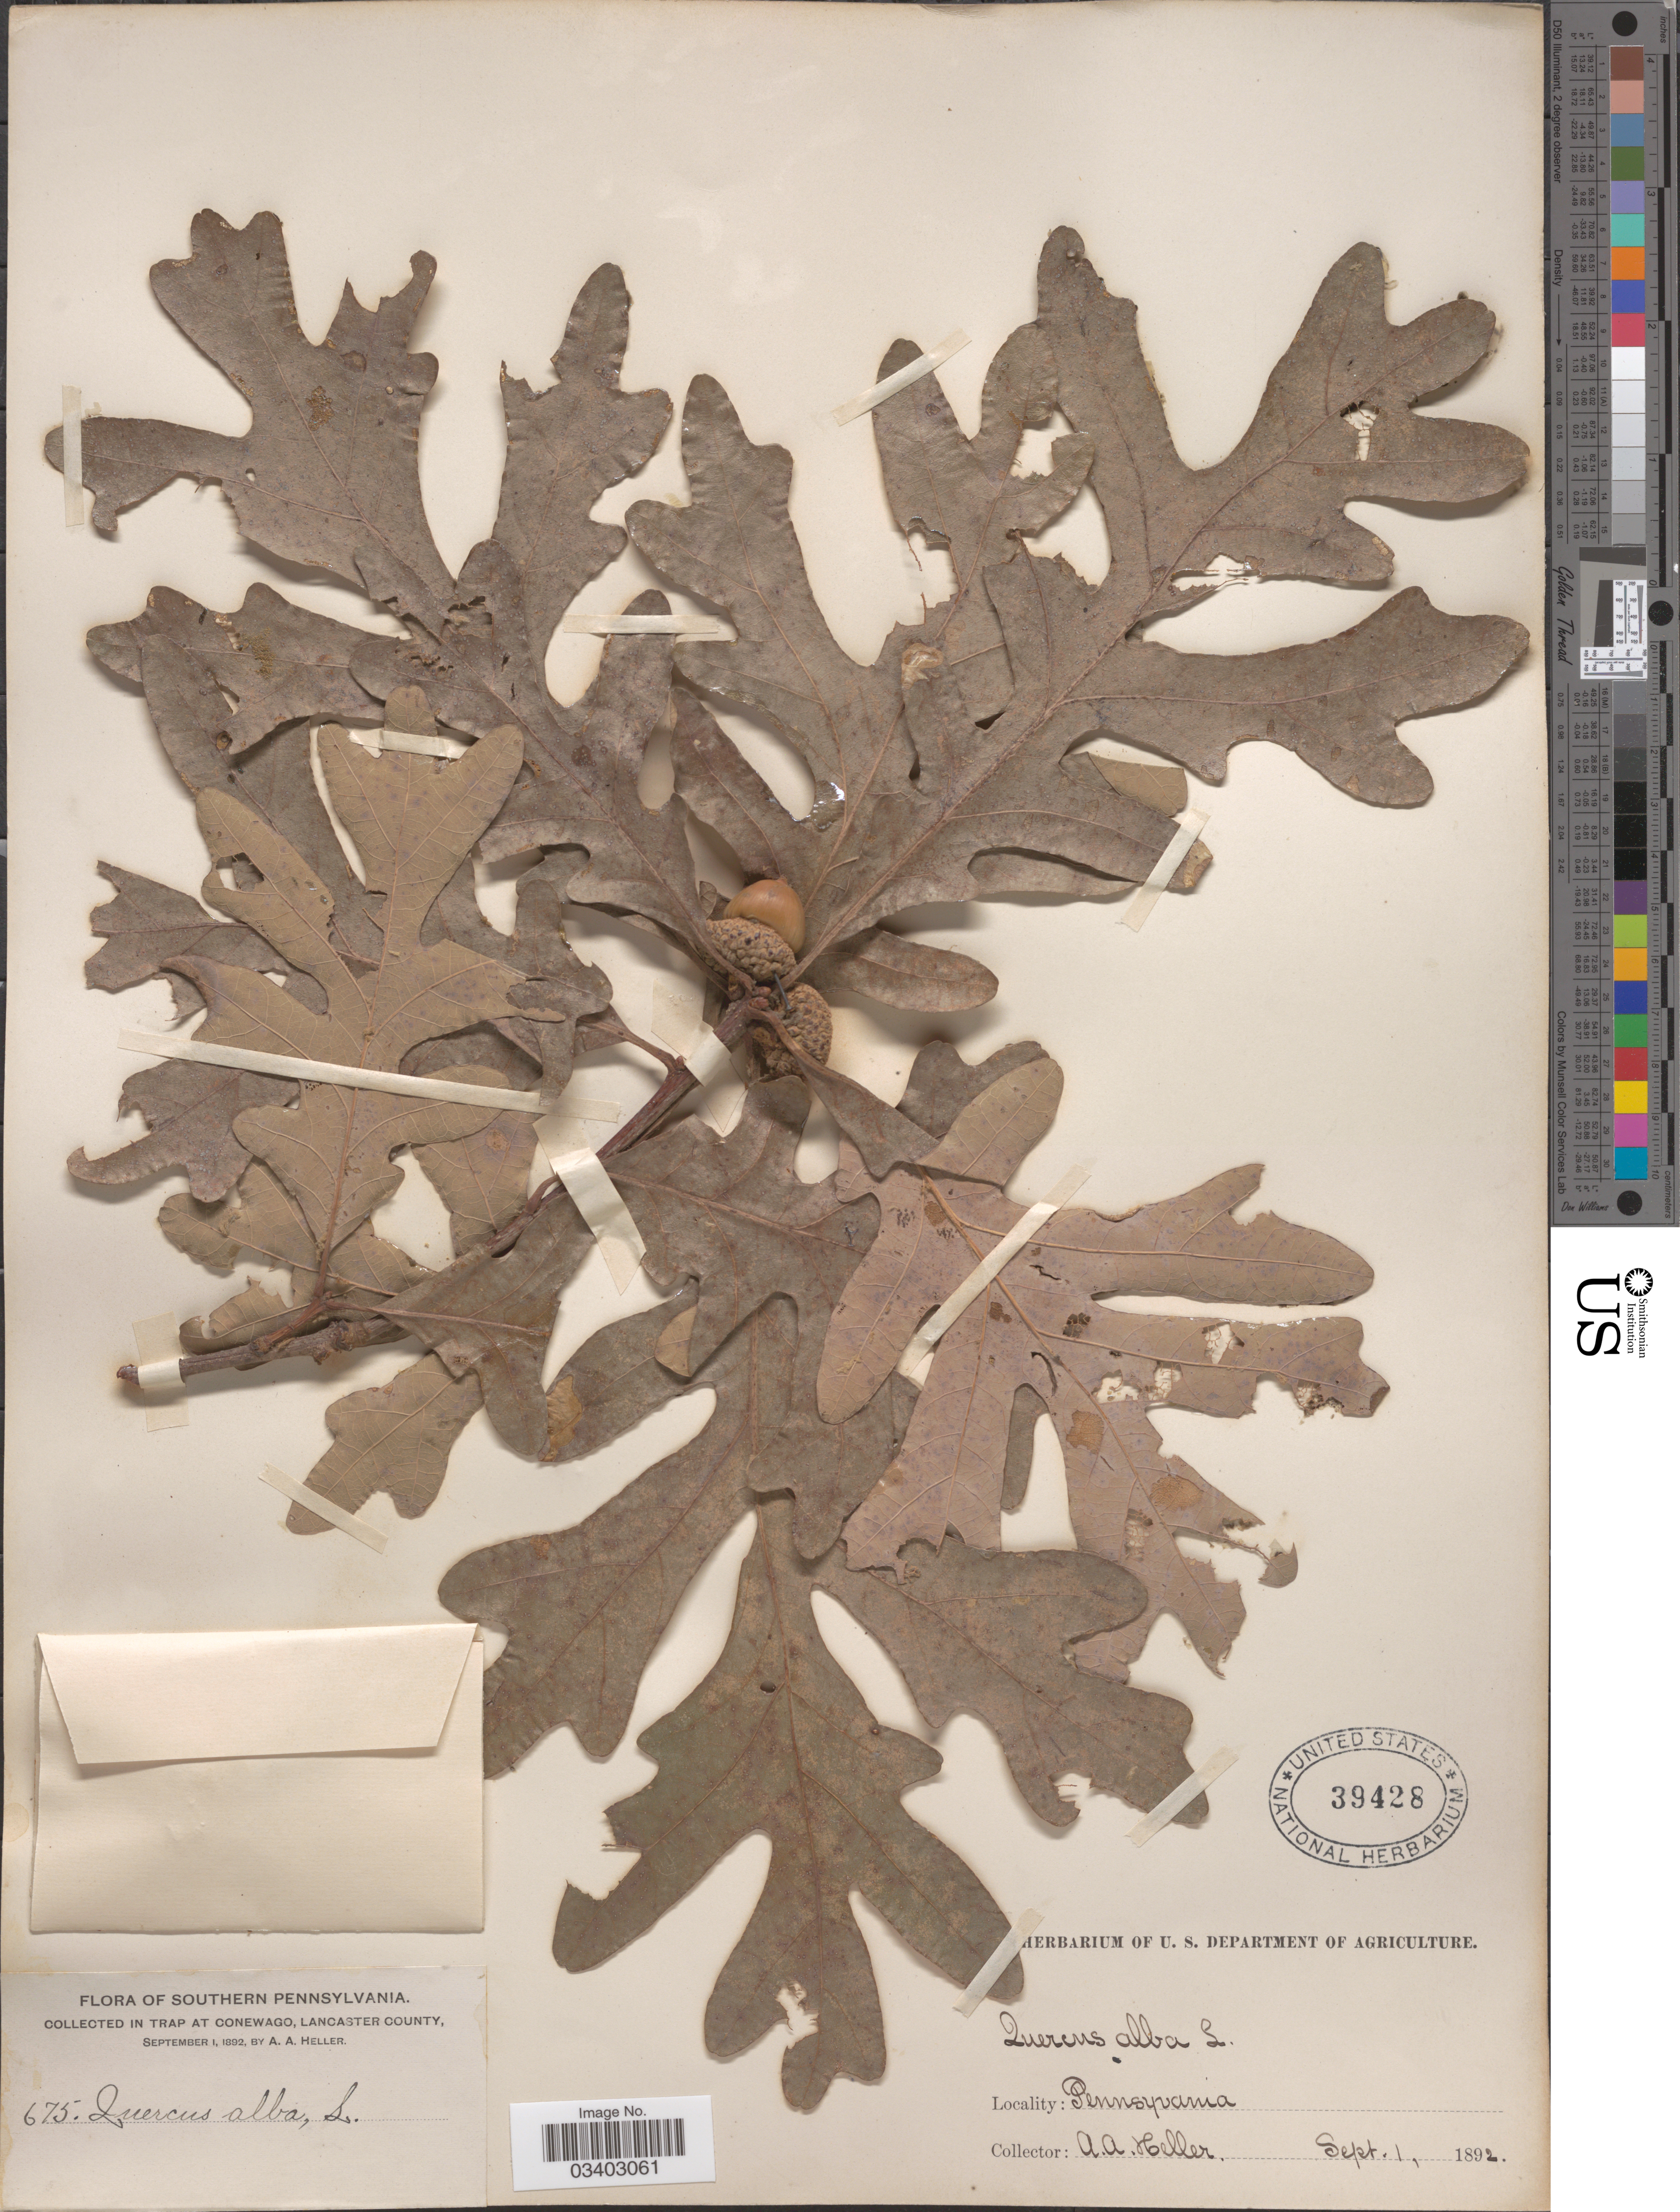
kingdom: Plantae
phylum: Tracheophyta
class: Magnoliopsida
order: Fagales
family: Fagaceae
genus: Quercus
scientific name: Quercus alba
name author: L.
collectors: A. A. Heller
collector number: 675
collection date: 1892-09-01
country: United States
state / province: Pennsylvania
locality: Southern Pennsylvania. Trap at Conewago, Lancaster County.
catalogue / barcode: US 39428